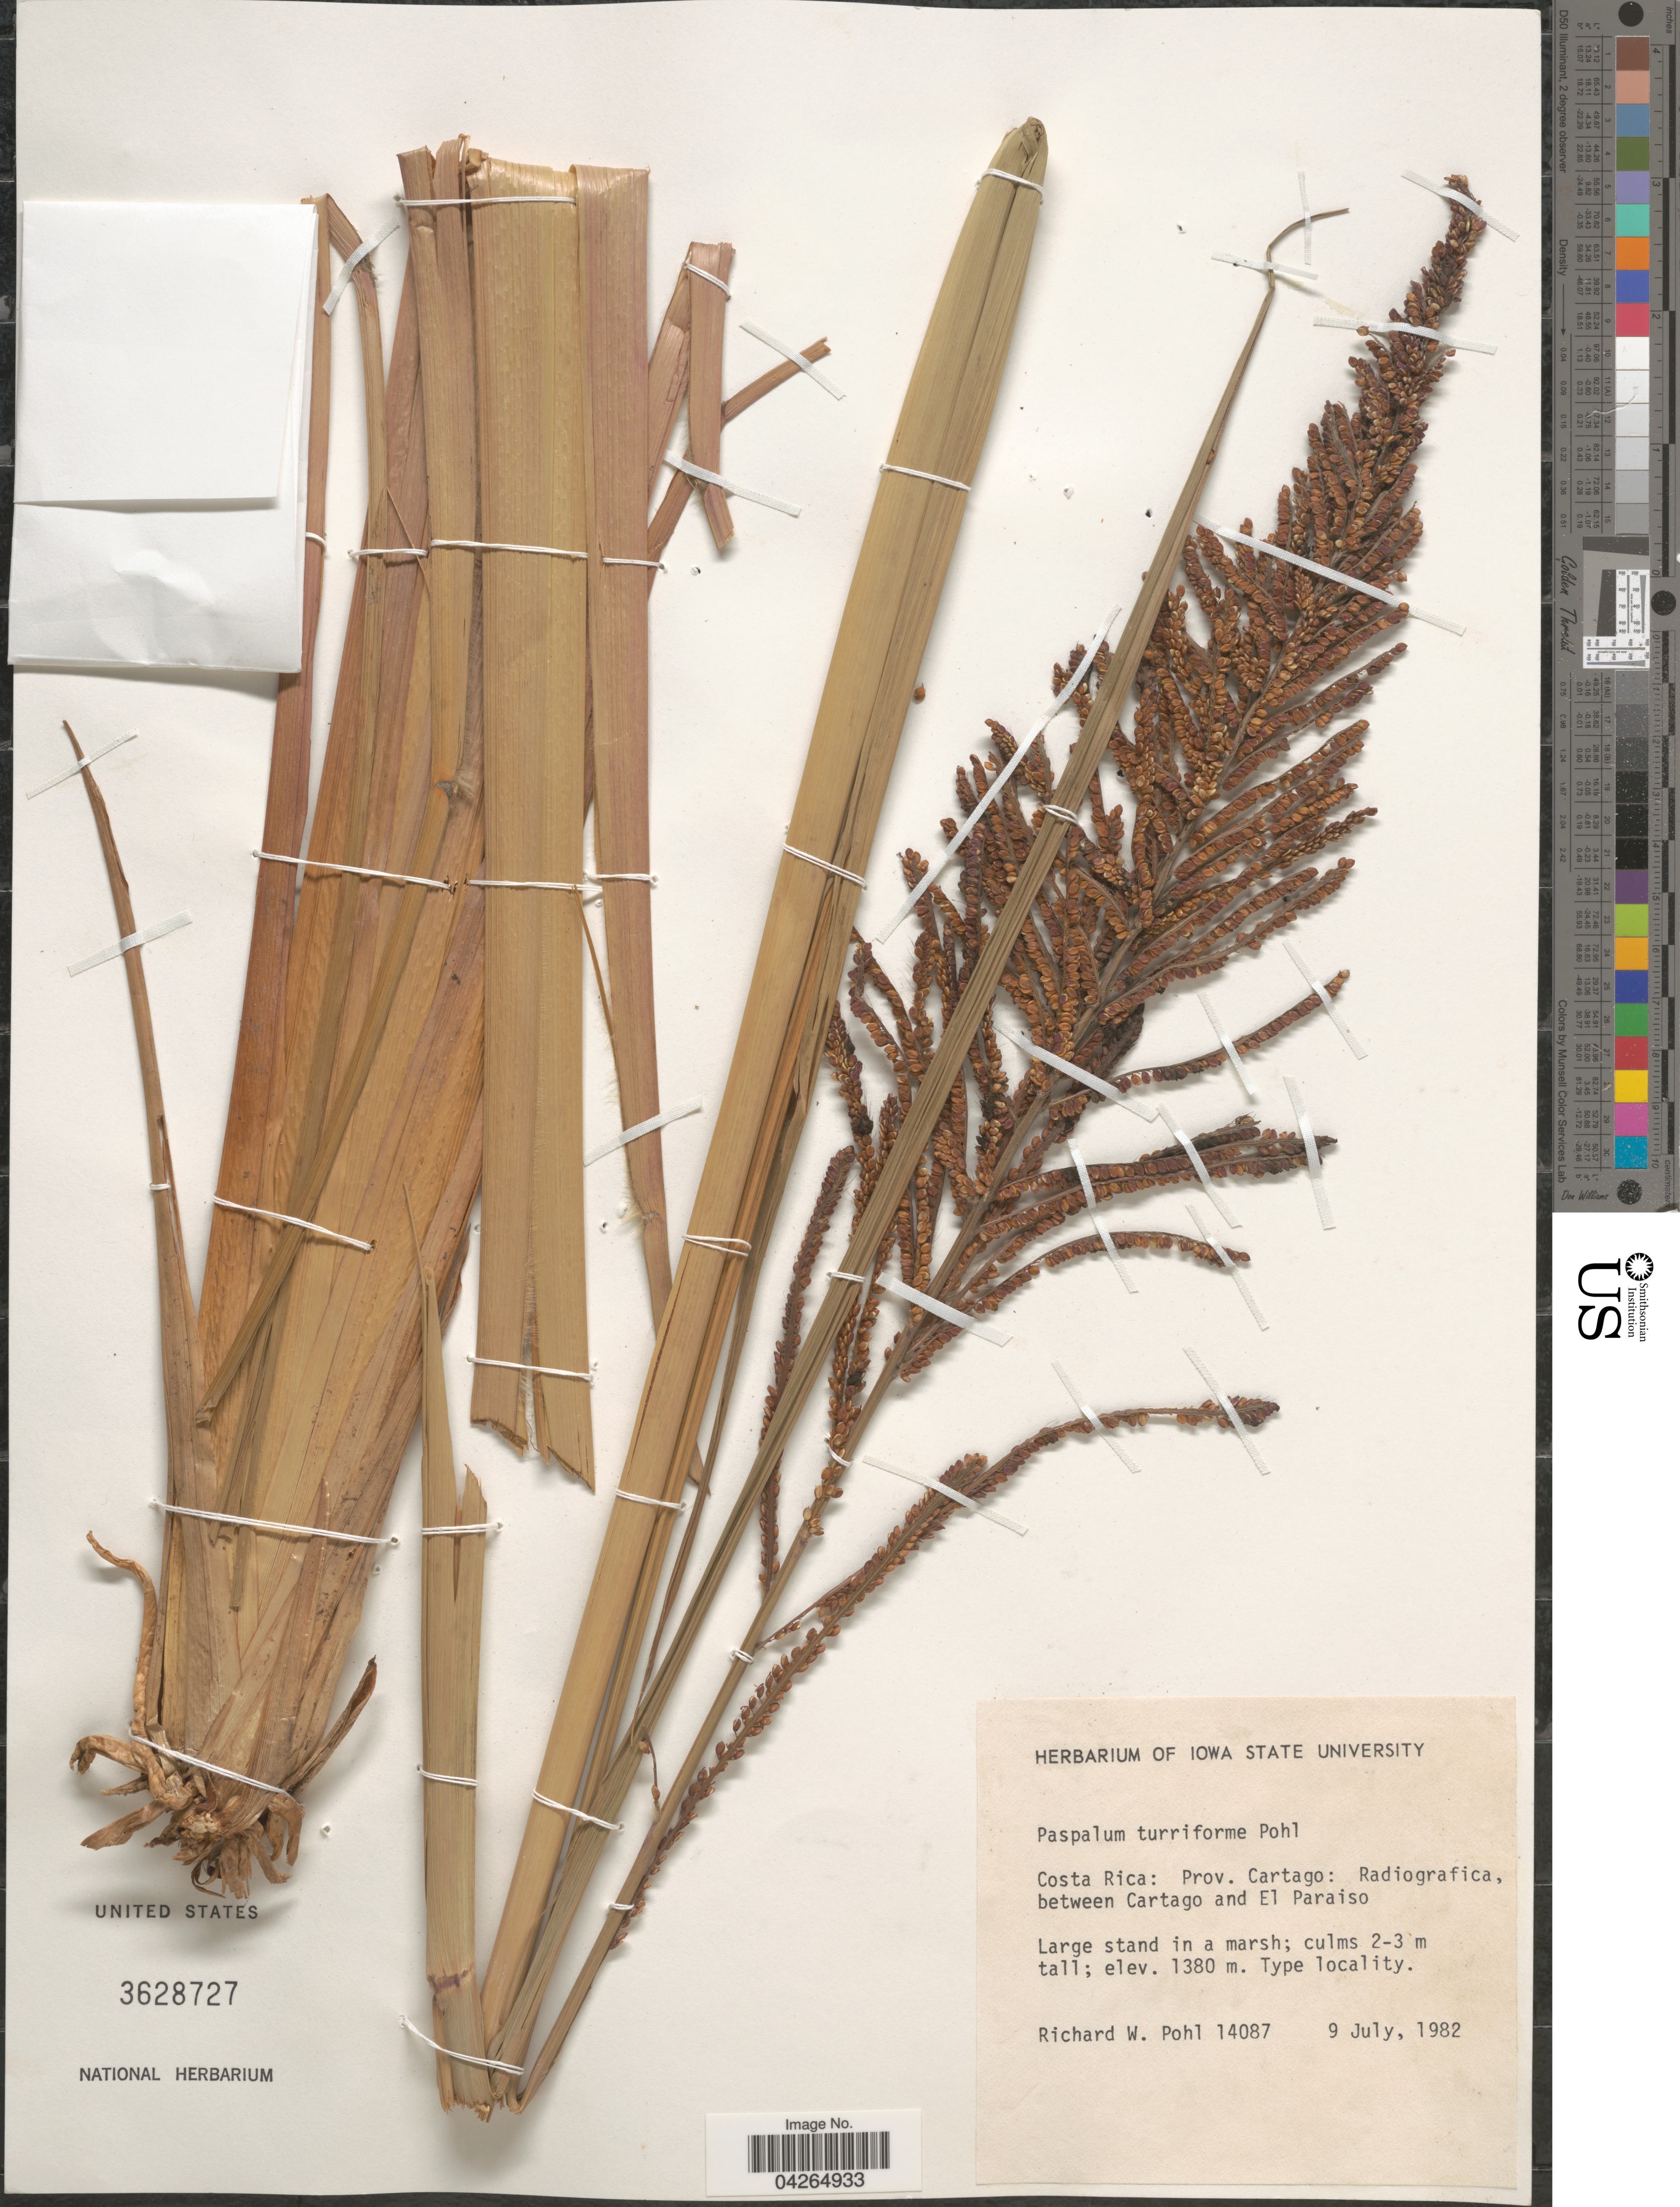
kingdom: Plantae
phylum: Tracheophyta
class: Liliopsida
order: Poales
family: Poaceae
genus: Paspalum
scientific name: Paspalum turriforme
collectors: R. W. Pohl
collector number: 14087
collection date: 1982-07-09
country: Costa Rica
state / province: Cartago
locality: Radiografica between Cartago and El Paraiso.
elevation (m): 1380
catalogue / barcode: US 3628727